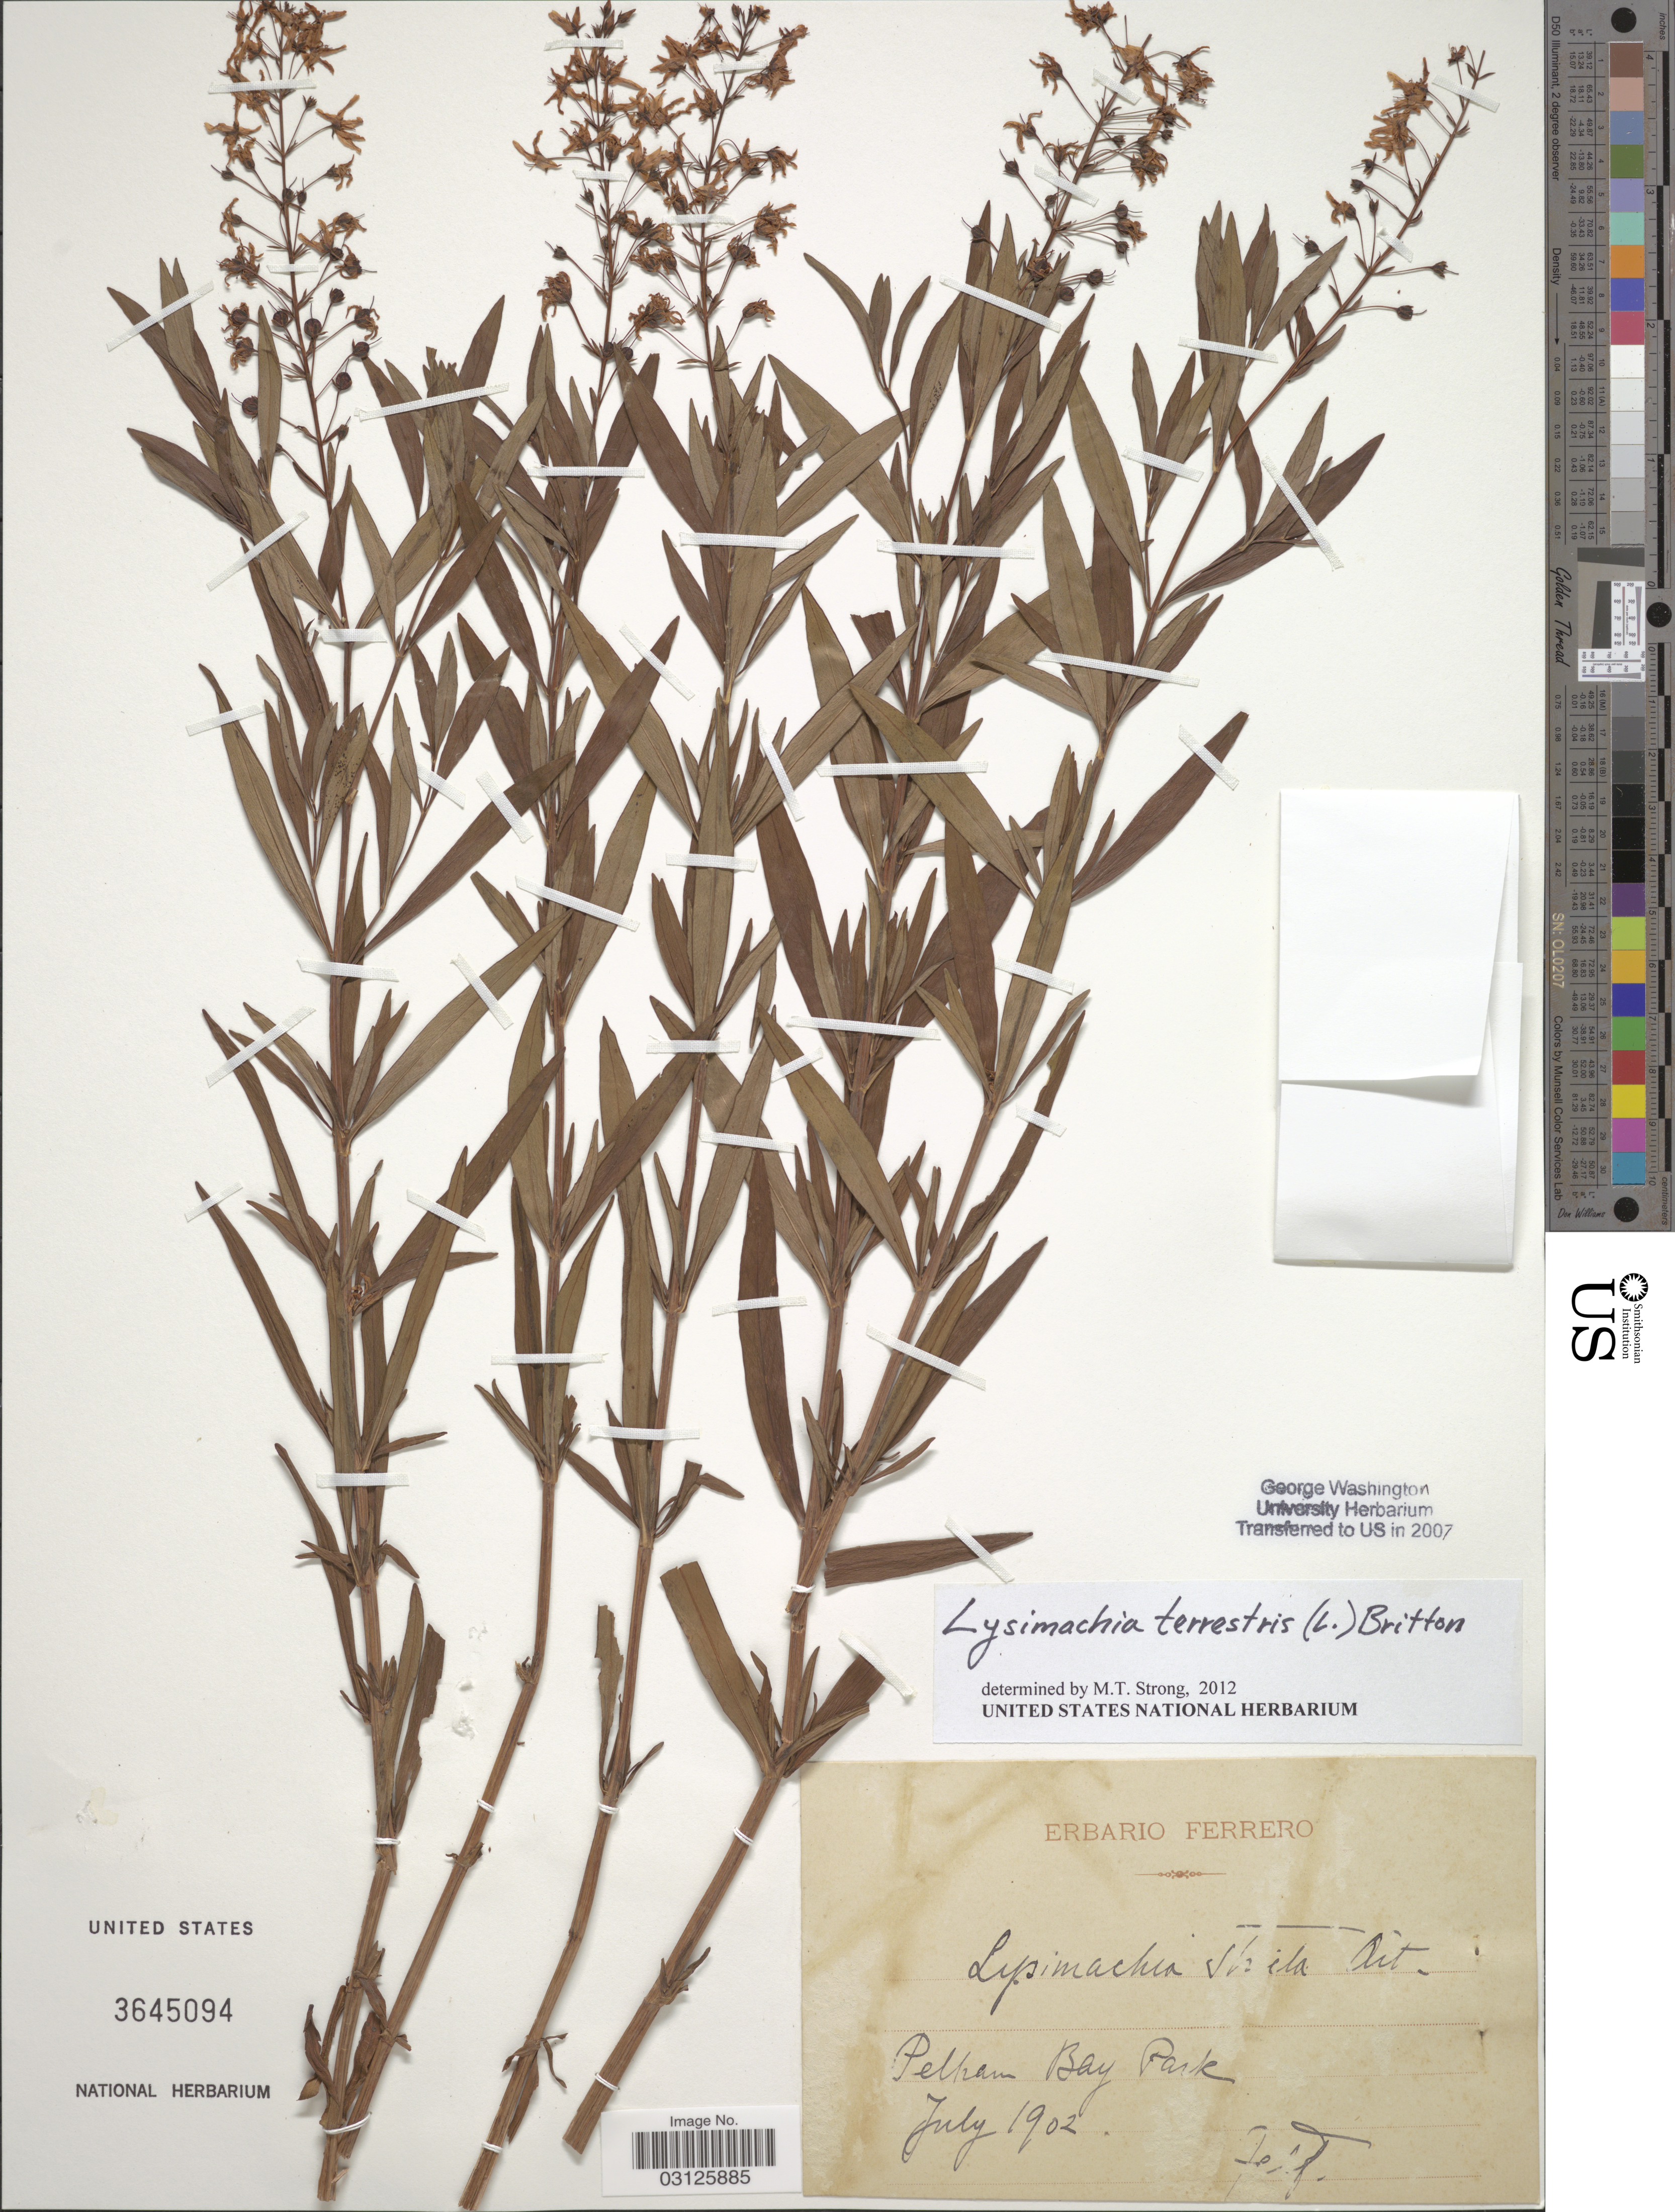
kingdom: Plantae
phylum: Tracheophyta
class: Magnoliopsida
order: Ericales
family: Primulaceae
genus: Lysimachia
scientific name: Lysimachia terrestris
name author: (L.) Britton, Stearns & Poggenb.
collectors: F. Ferrero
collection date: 1902-07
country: United States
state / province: New York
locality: Pelham Bay Park.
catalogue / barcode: US 3645094